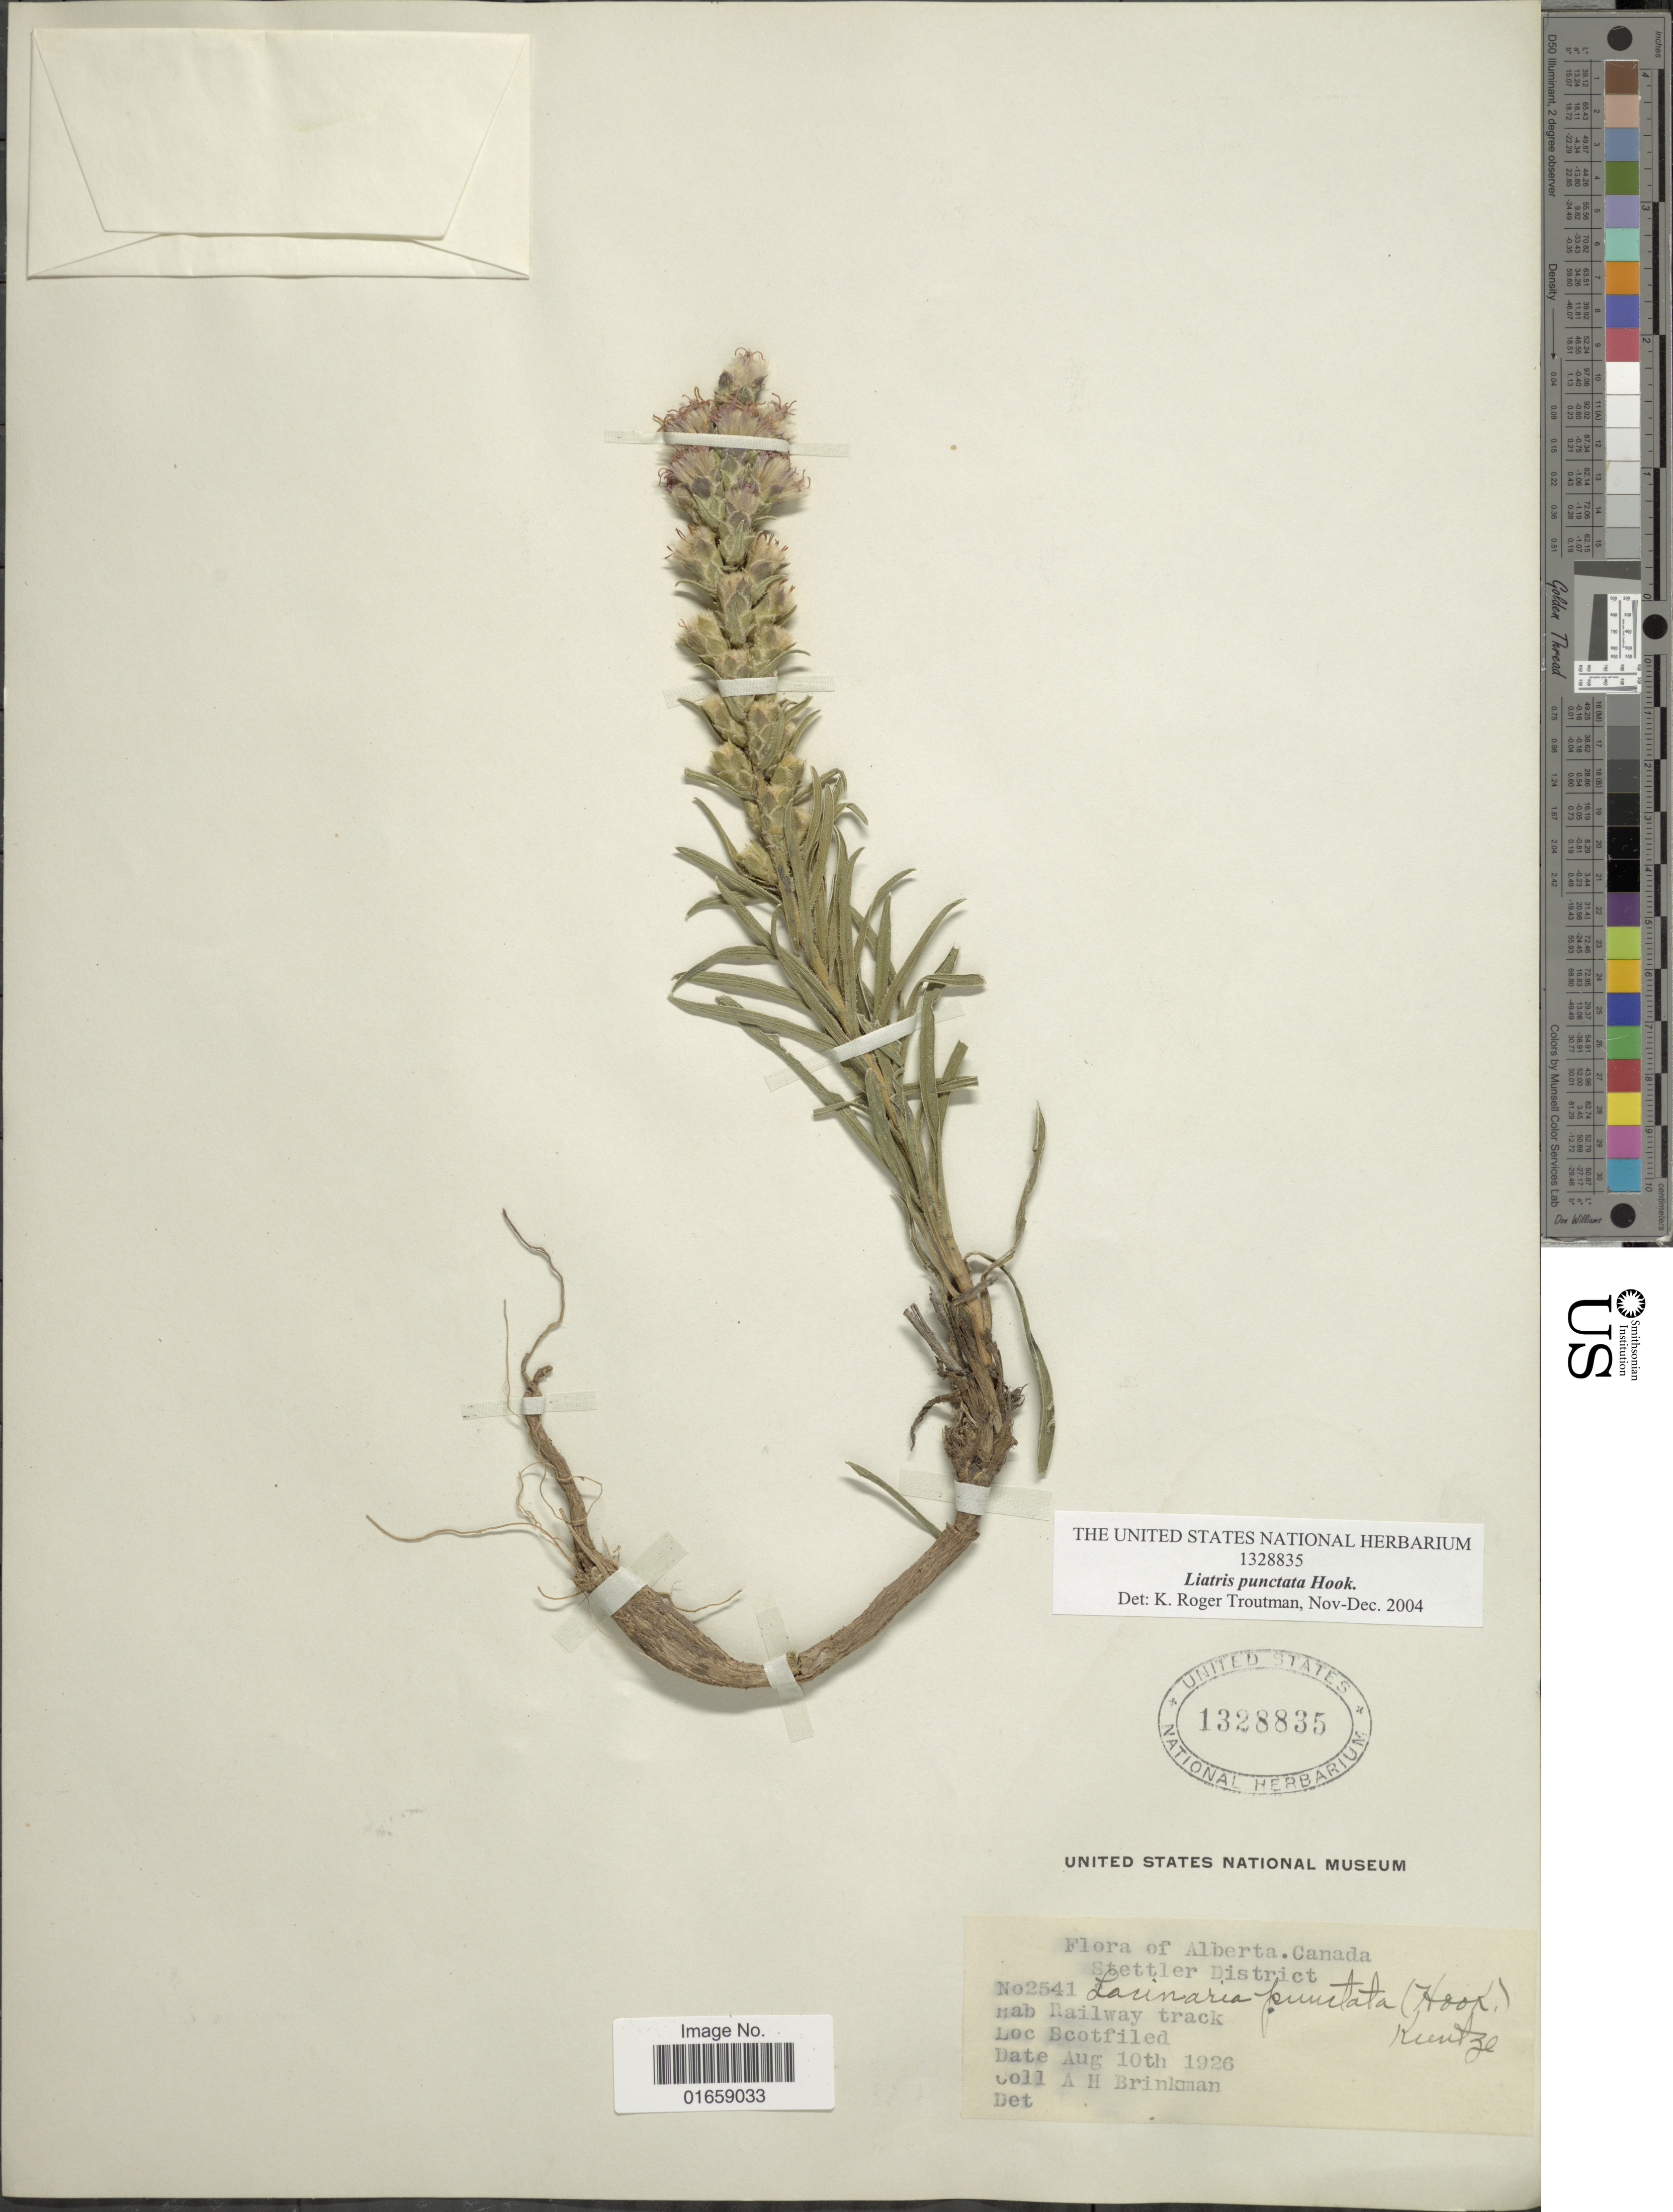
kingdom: Plantae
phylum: Tracheophyta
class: Magnoliopsida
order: Asterales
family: Asteraceae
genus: Liatris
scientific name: Liatris punctata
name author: Hook.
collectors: A. Brinkman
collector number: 2541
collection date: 1926-08-10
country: Canada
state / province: Alberta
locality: Stettler District, Railway track, Scotfield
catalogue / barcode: US 1328835